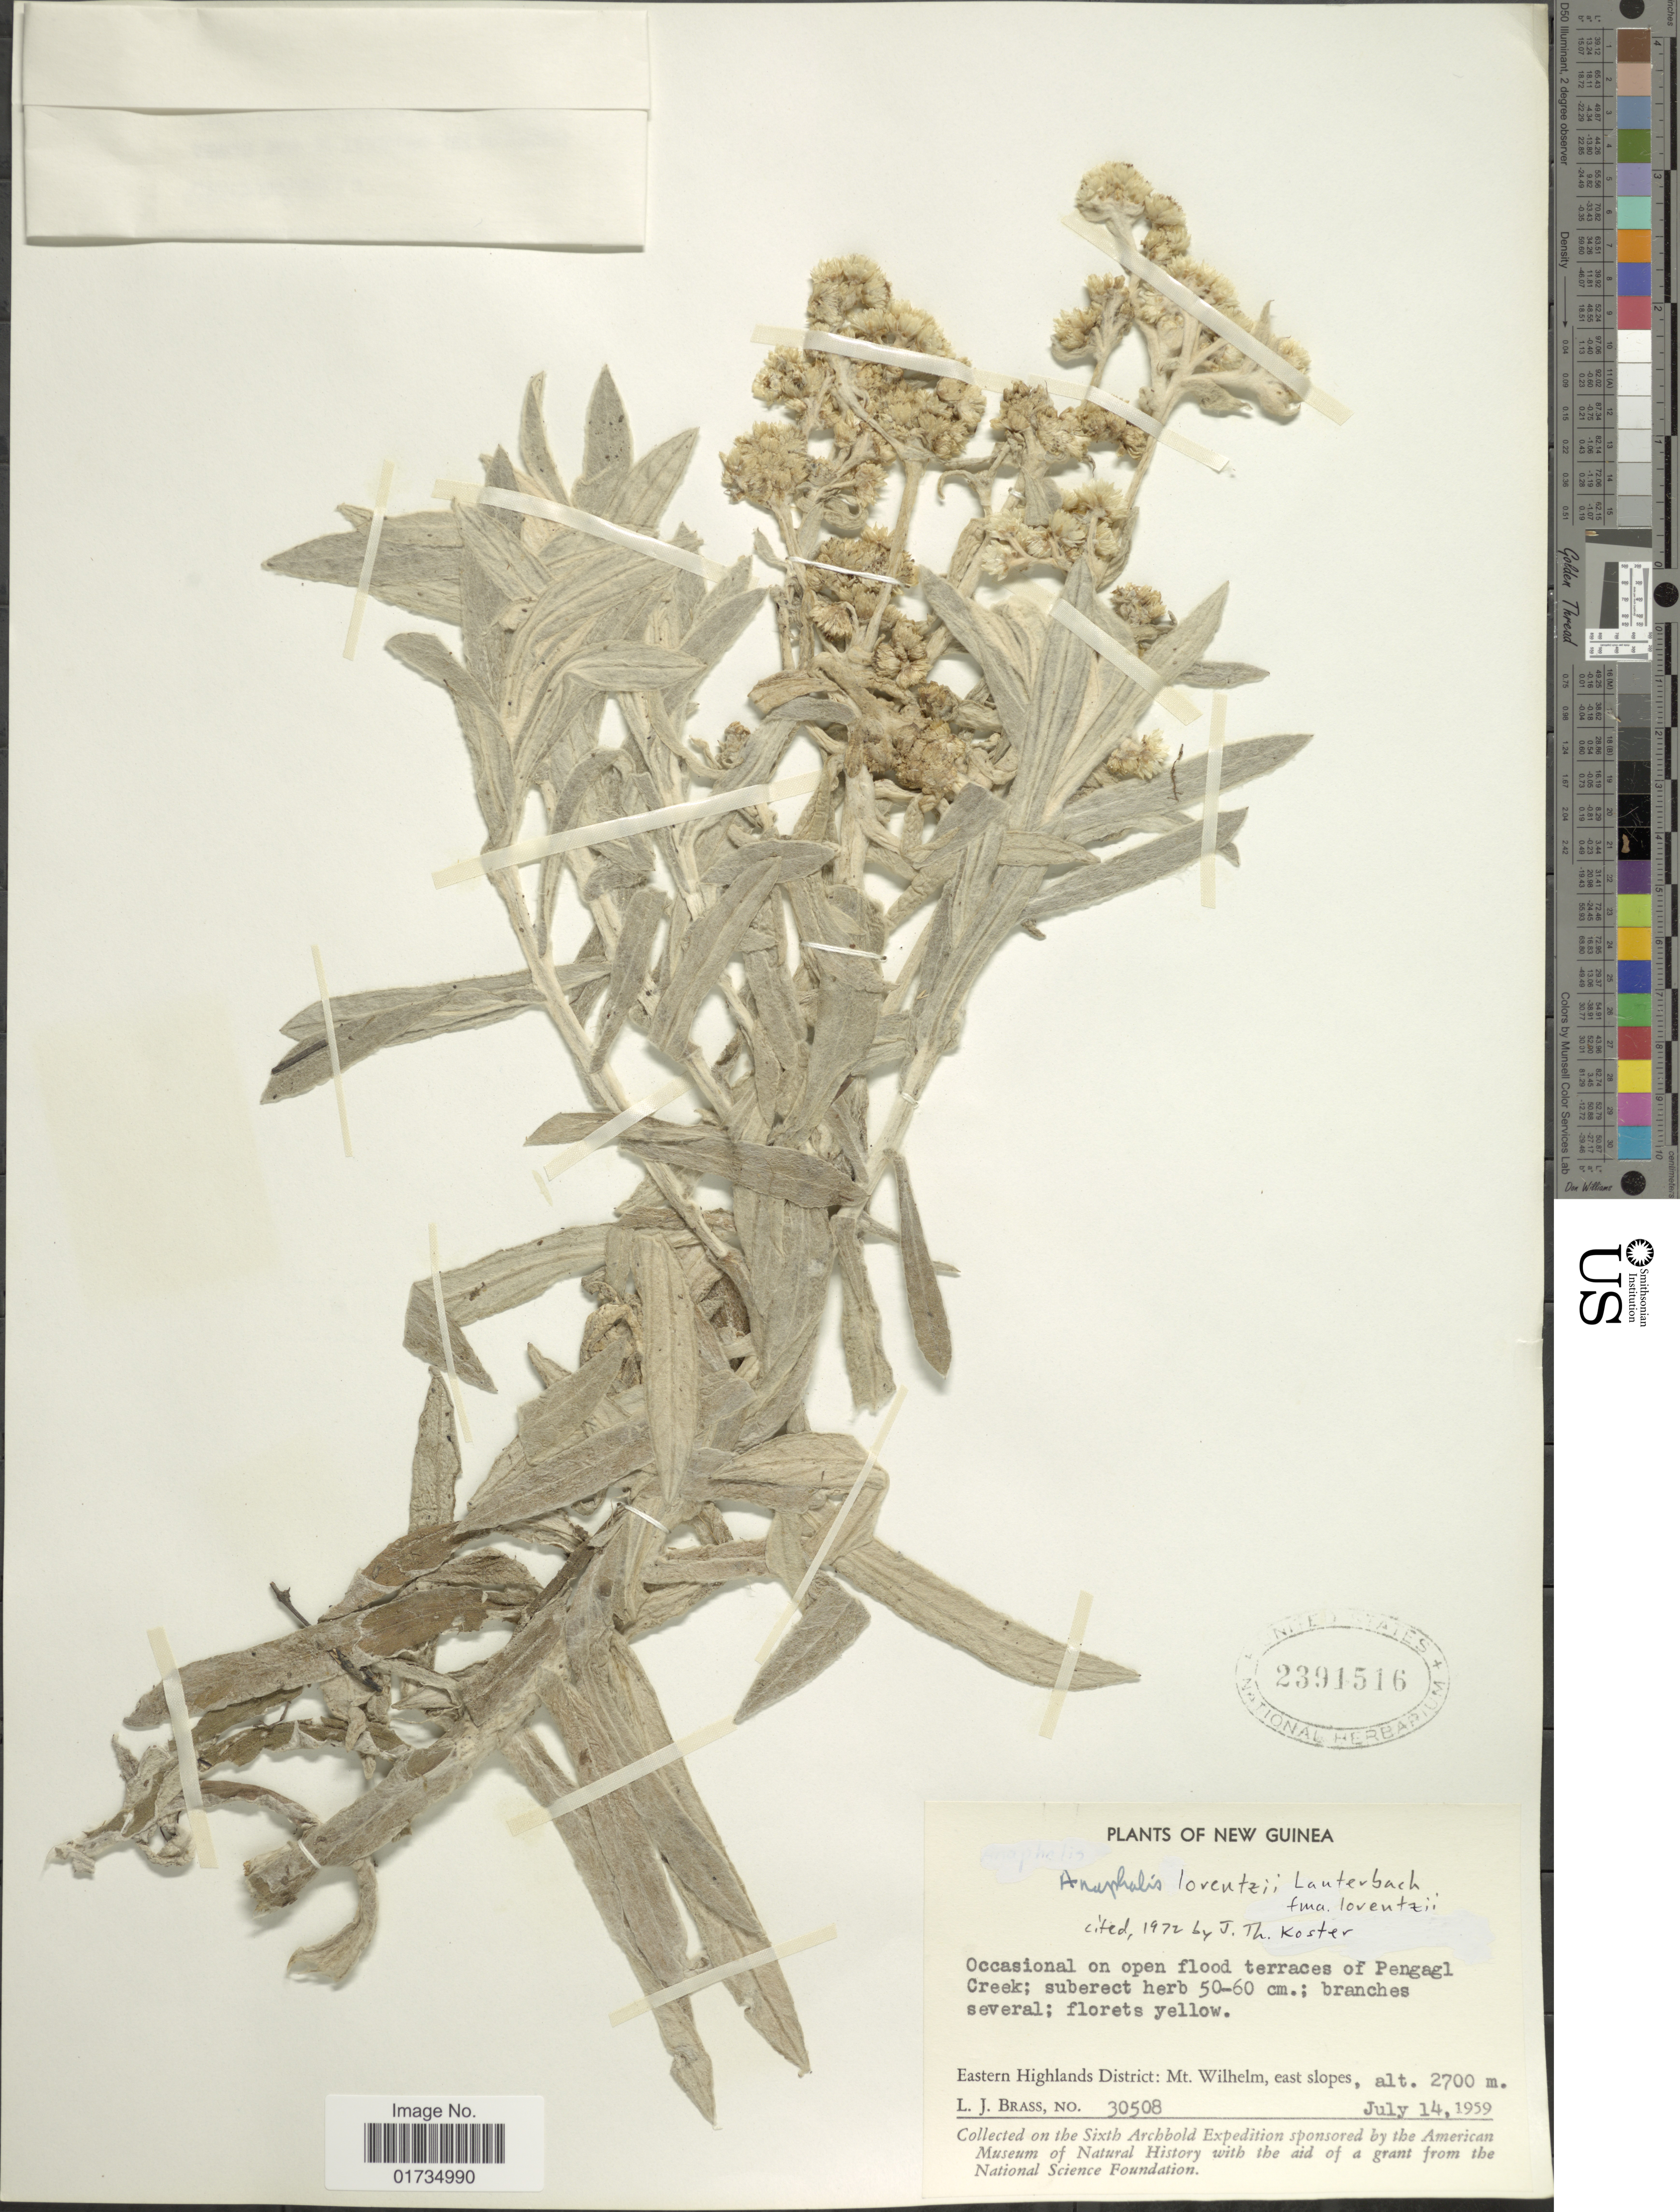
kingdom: Plantae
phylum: Tracheophyta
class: Magnoliopsida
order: Asterales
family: Asteraceae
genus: Anaphalis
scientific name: Anaphalis lorentzii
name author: Lauterb.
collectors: L. J. Brass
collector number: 30508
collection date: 1959-07-14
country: Papua New Guinea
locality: New Guinea. Eastern Highlands District: Mt. Wilhelm, east slopes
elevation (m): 2700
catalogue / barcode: US 2391516